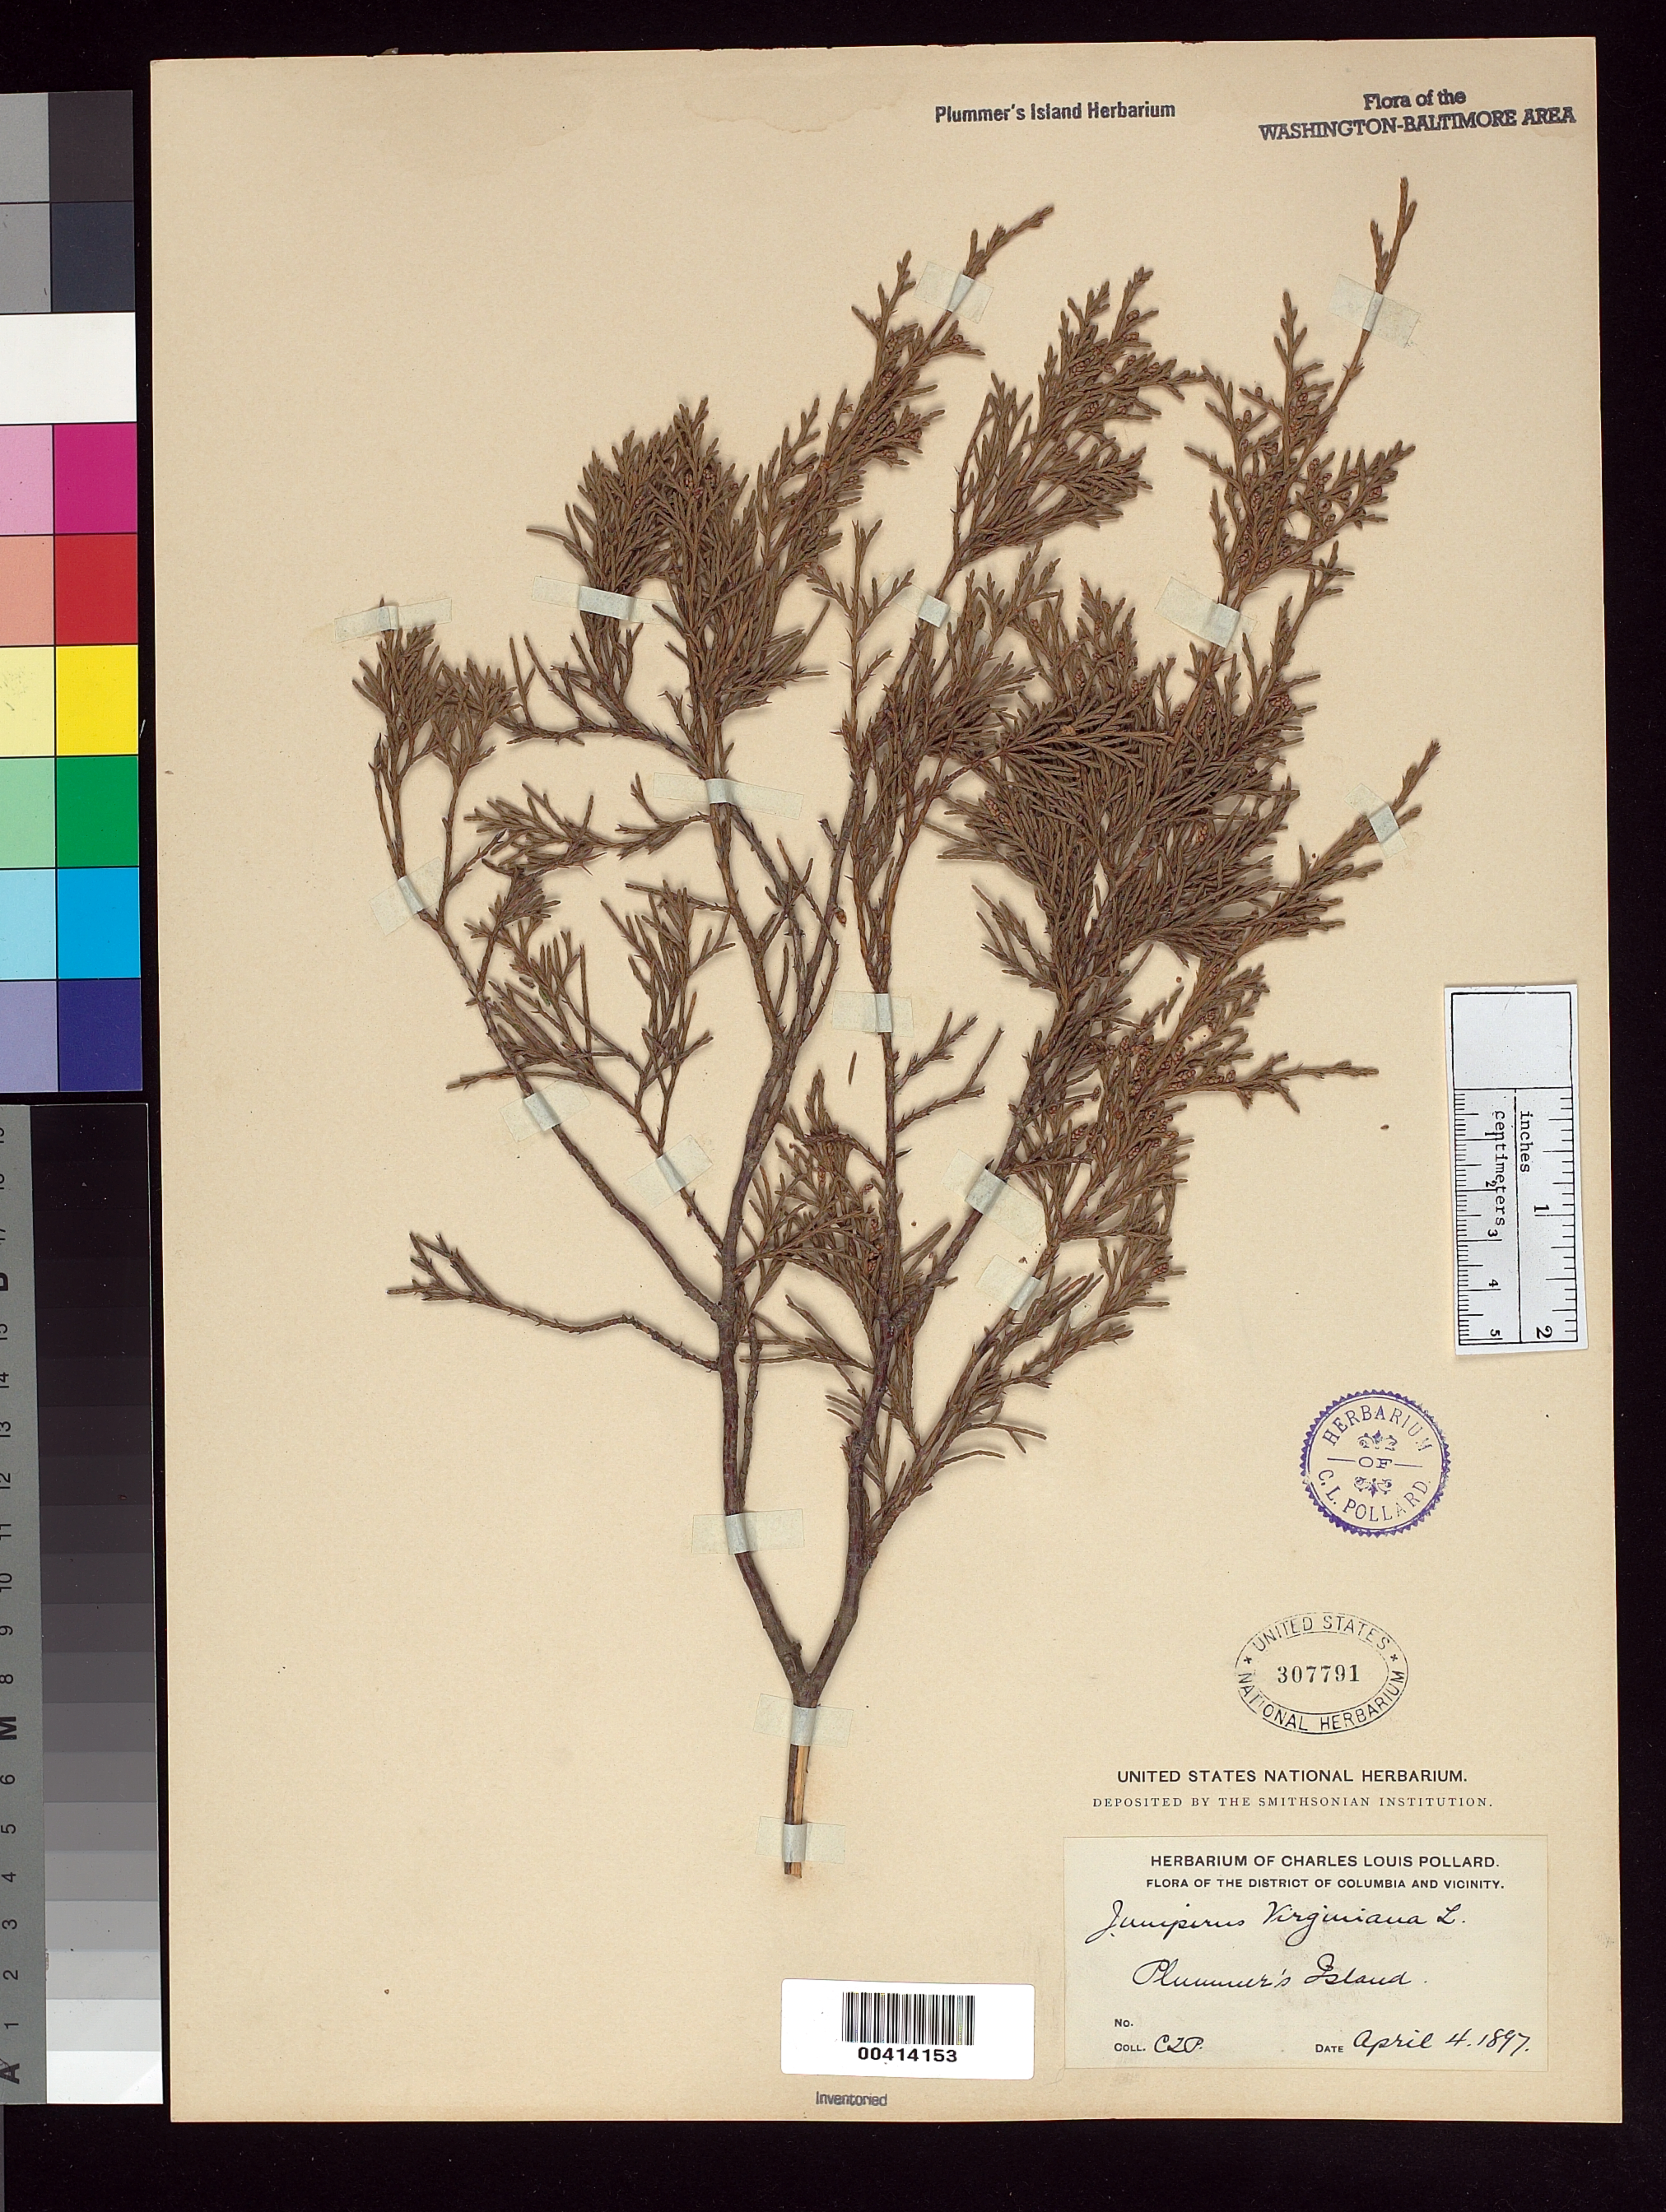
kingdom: Plantae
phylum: Tracheophyta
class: Pinopsida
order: Pinales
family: Cupressaceae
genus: Juniperus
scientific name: Juniperus virginiana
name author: L.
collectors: C. L. Pollard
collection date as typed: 04 Apr 1897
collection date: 1897-04-04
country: United States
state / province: Maryland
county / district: Montgomery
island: Plummers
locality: Plummer's Island C. & O. Canal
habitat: High dry areas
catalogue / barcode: US 307791